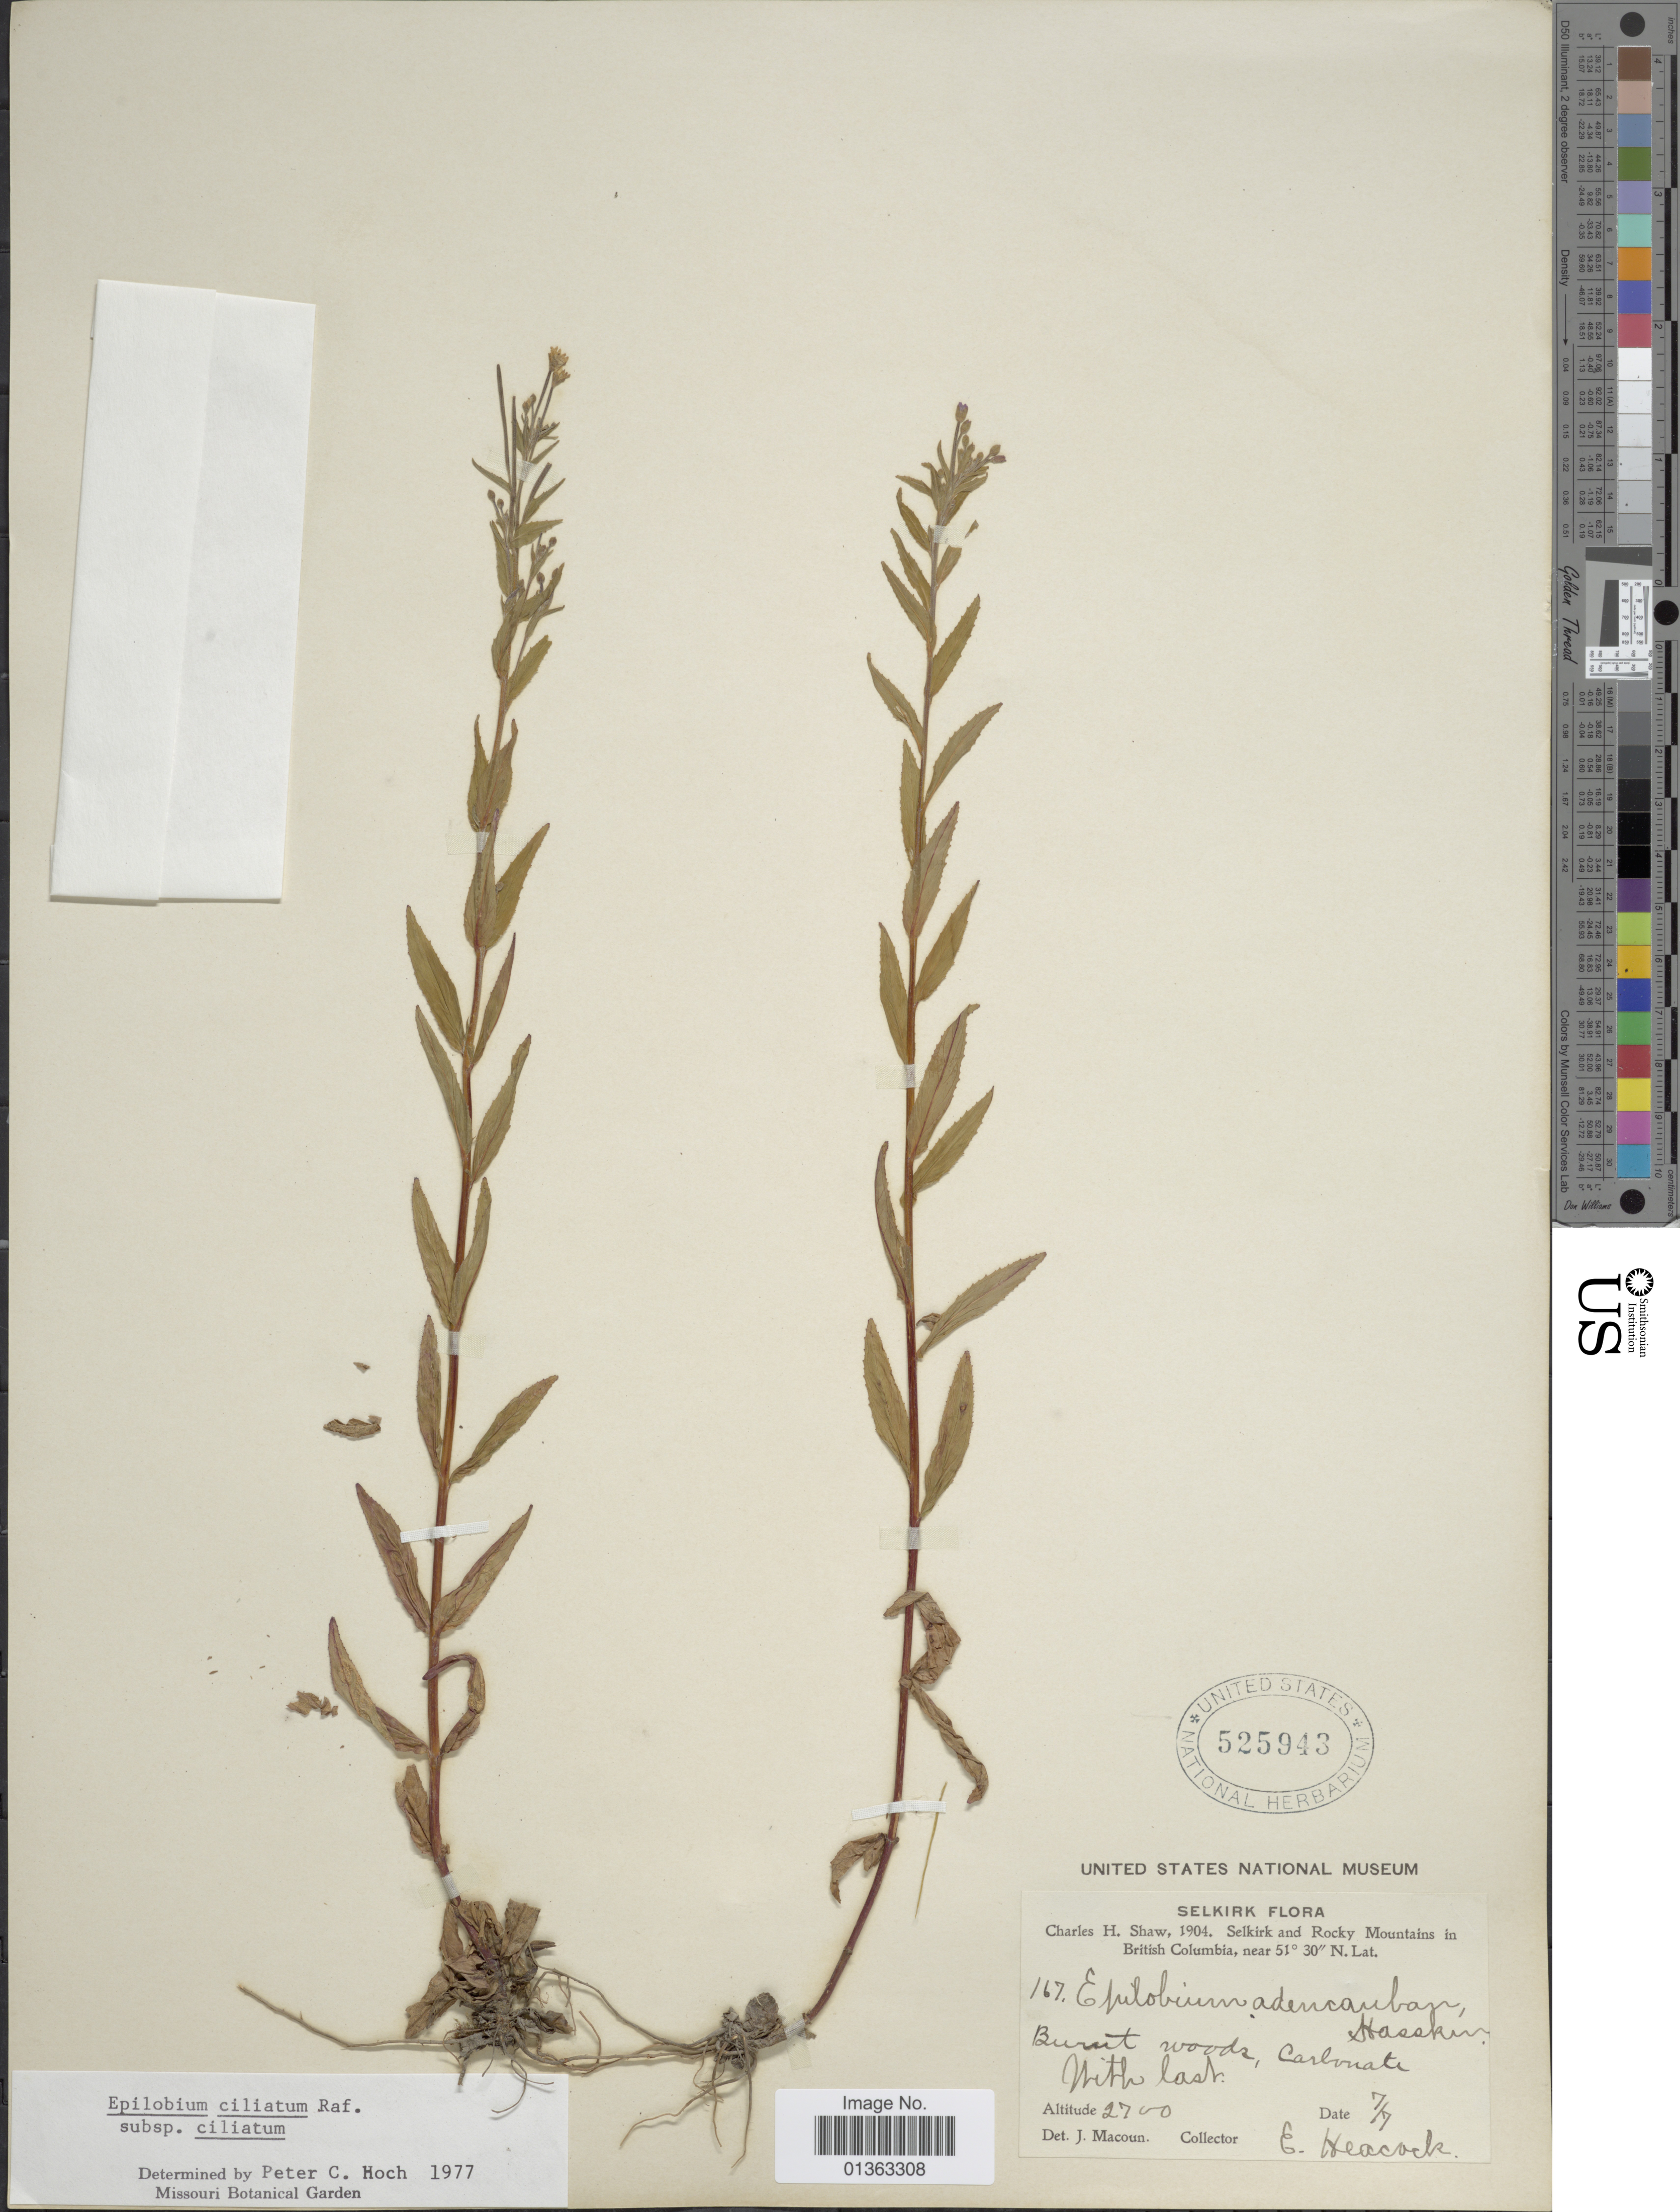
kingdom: Plantae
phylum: Tracheophyta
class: Magnoliopsida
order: Myrtales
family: Onagraceae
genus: Epilobium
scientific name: Epilobium ciliatum subsp. ciliatum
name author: Raf.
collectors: E. Heacock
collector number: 167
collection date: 1904-07-07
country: Canada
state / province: British Columbia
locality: Selkirk and Rocky Mountains. Carlonate with last.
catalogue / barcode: US 525943